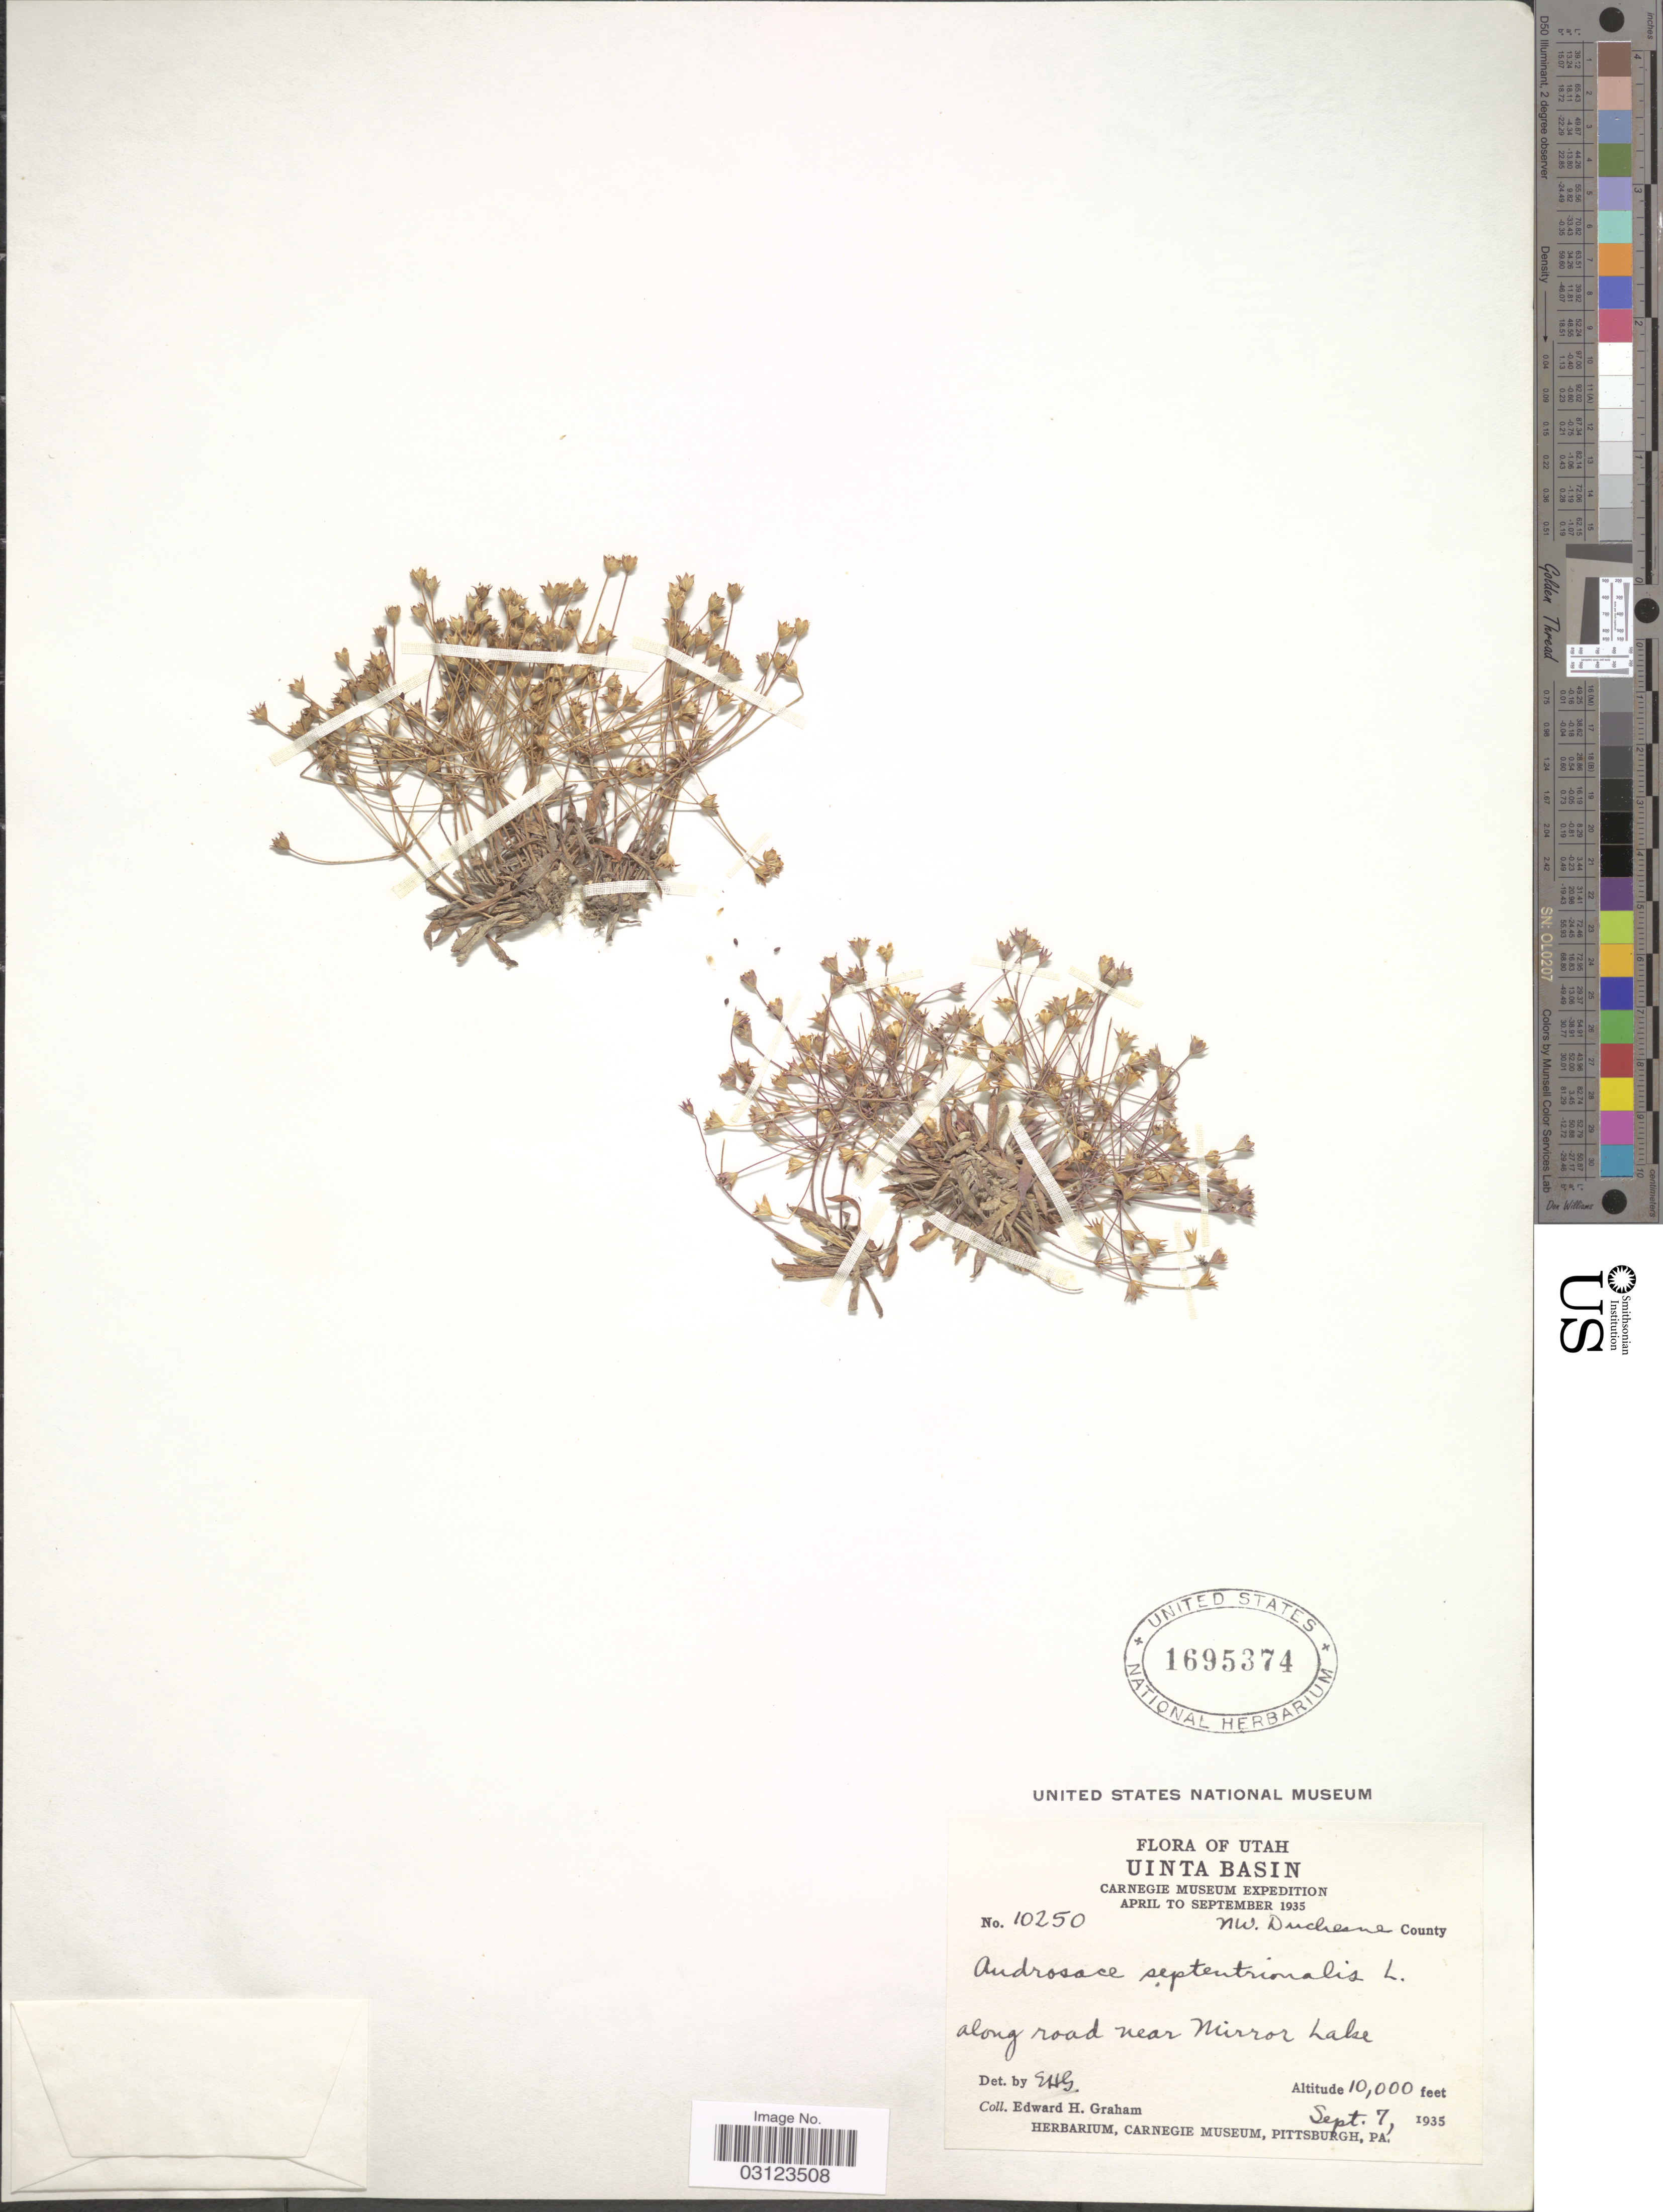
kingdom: Plantae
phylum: Tracheophyta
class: Magnoliopsida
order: Ericales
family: Primulaceae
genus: Androsace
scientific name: Androsace septentrionalis var. puberulenta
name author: (Rydb.) R. Knuth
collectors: E. H. Graham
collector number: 10250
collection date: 1935-09-07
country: United States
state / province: Utah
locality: Uinta Basin. Along road near Mirror Lake.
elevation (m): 3048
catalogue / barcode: US 1695374